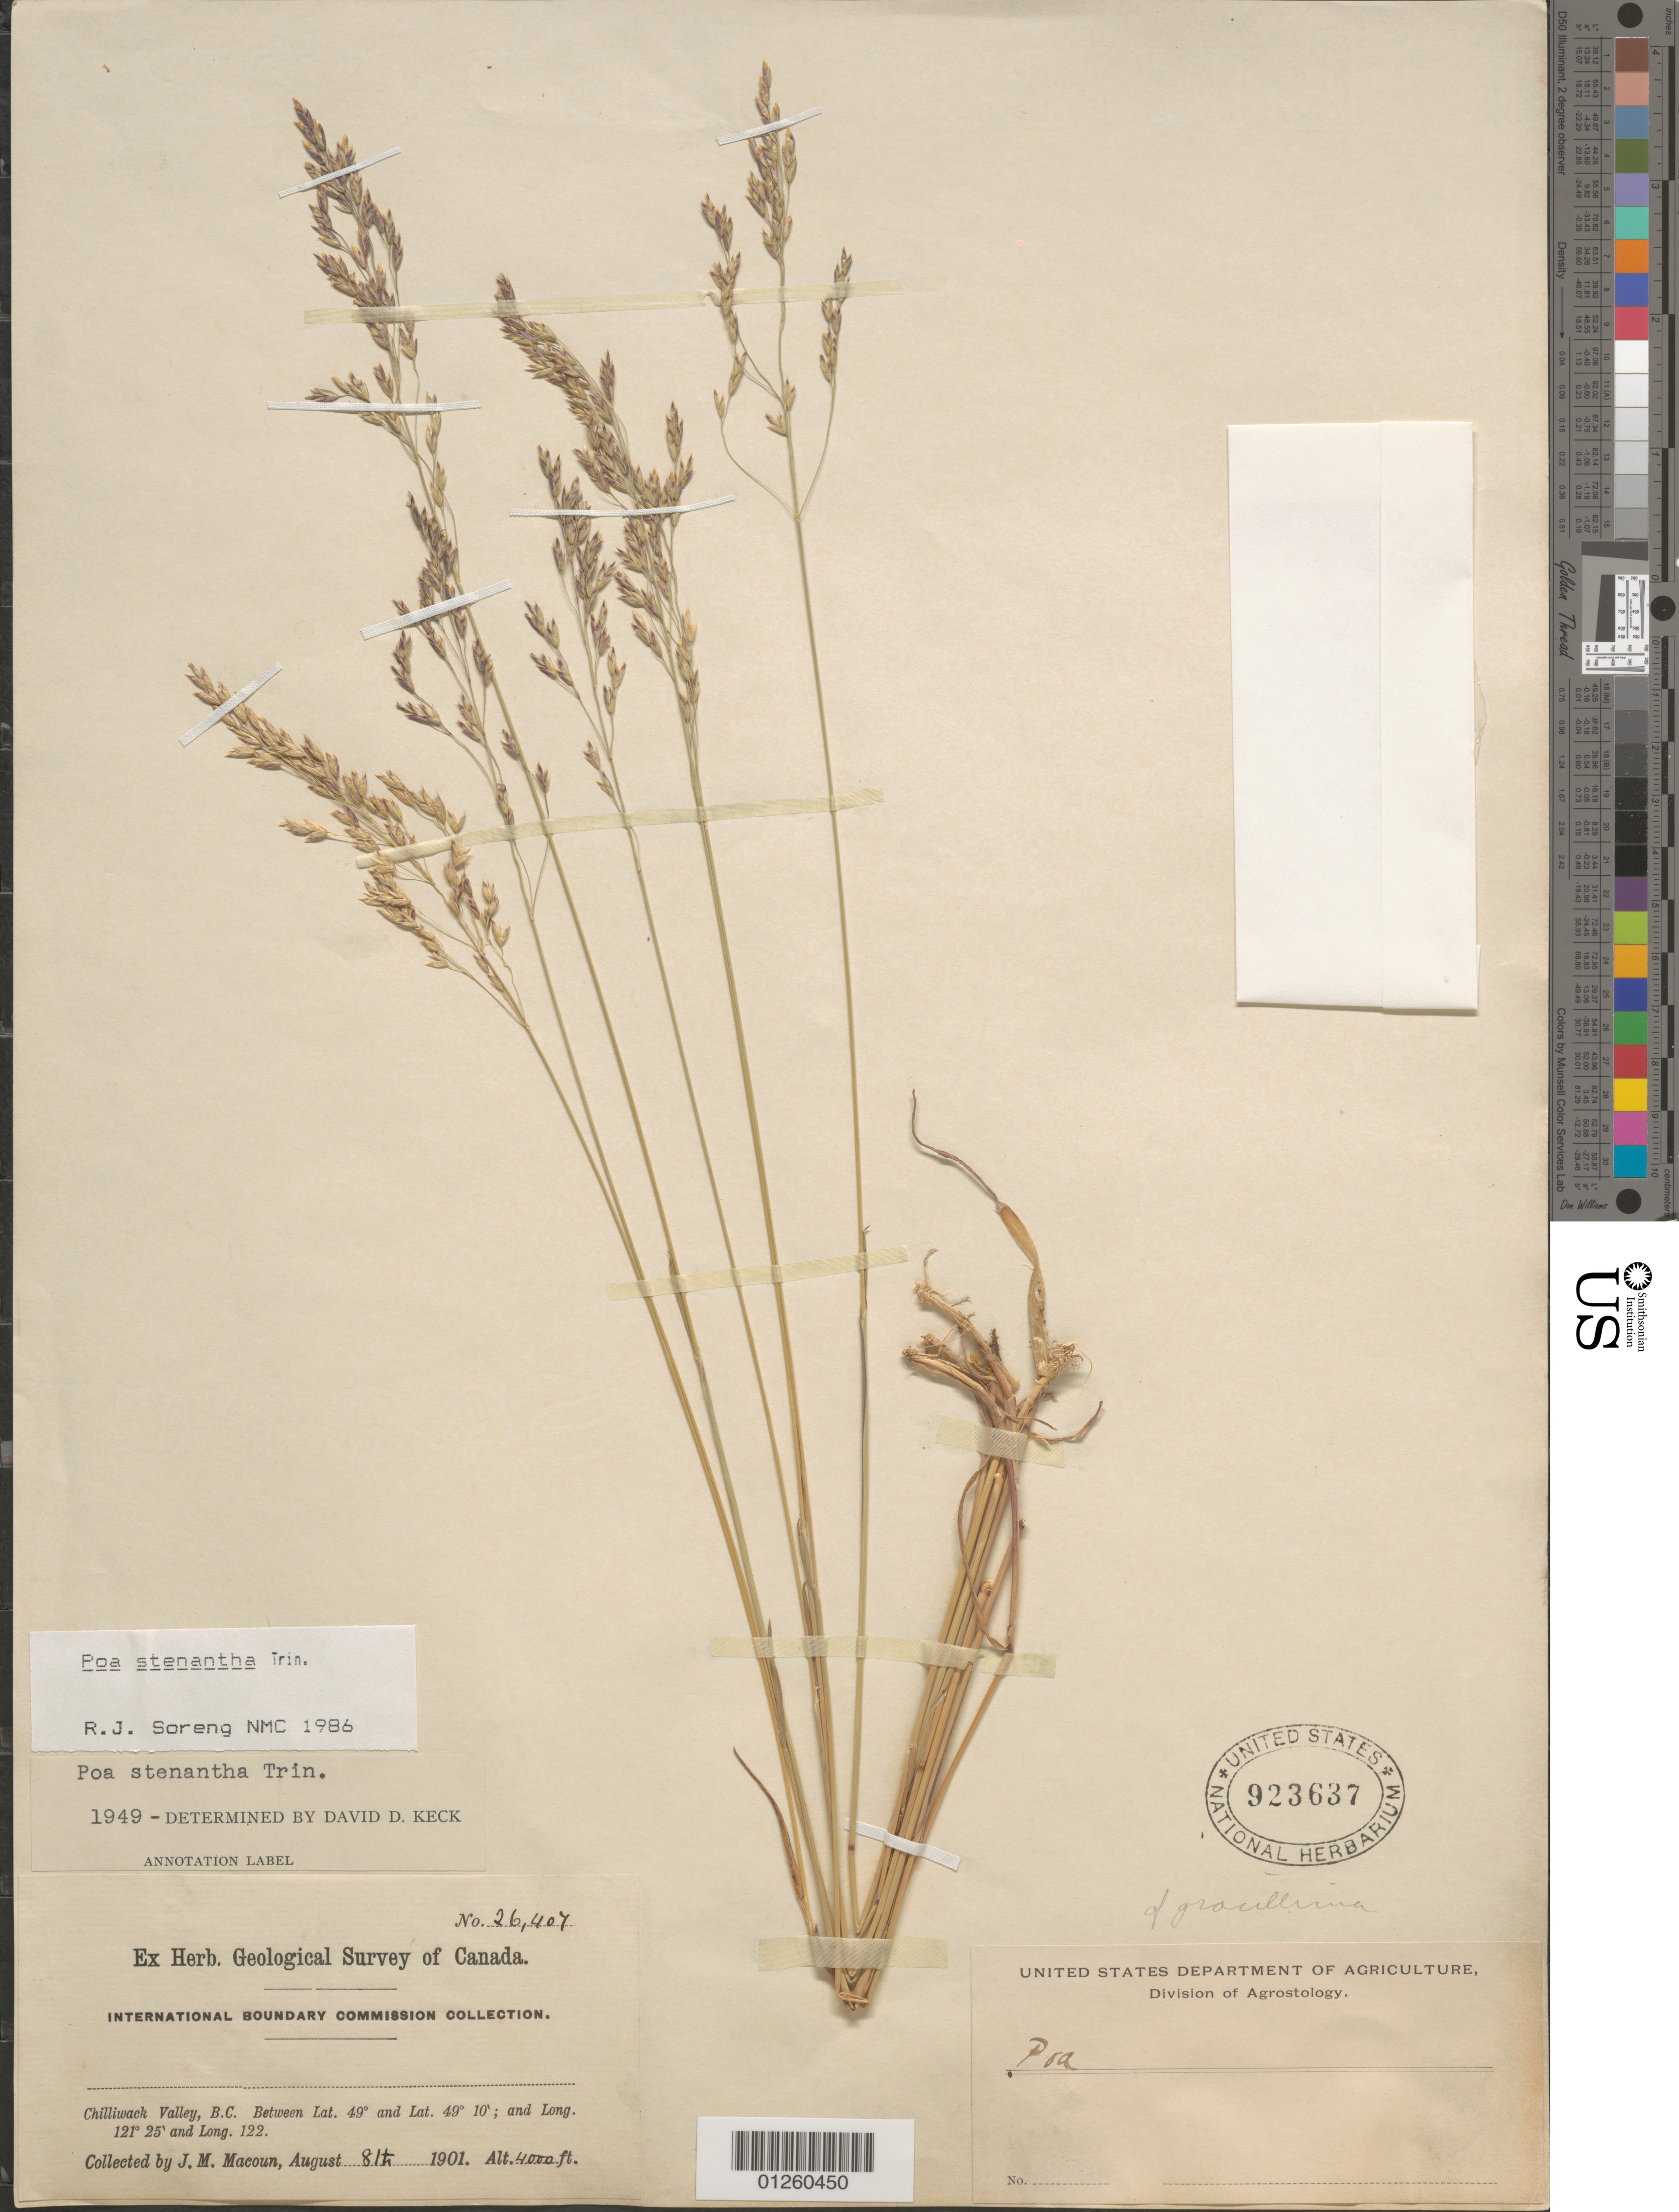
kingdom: Plantae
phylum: Tracheophyta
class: Liliopsida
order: Poales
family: Poaceae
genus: Poa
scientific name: Poa stenantha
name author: Trin.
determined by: Soreng, Robert J., Research Associate (BOT), Smithsonian Institution - National Museum of Natural History (UNITED STATES)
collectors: J. M. Macoun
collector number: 26407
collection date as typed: August 8th 1901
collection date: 1901-08-08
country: Canada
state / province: British Columbia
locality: Chilliwack Valley, B. C.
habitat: Chilliwack Valley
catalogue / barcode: US 923637